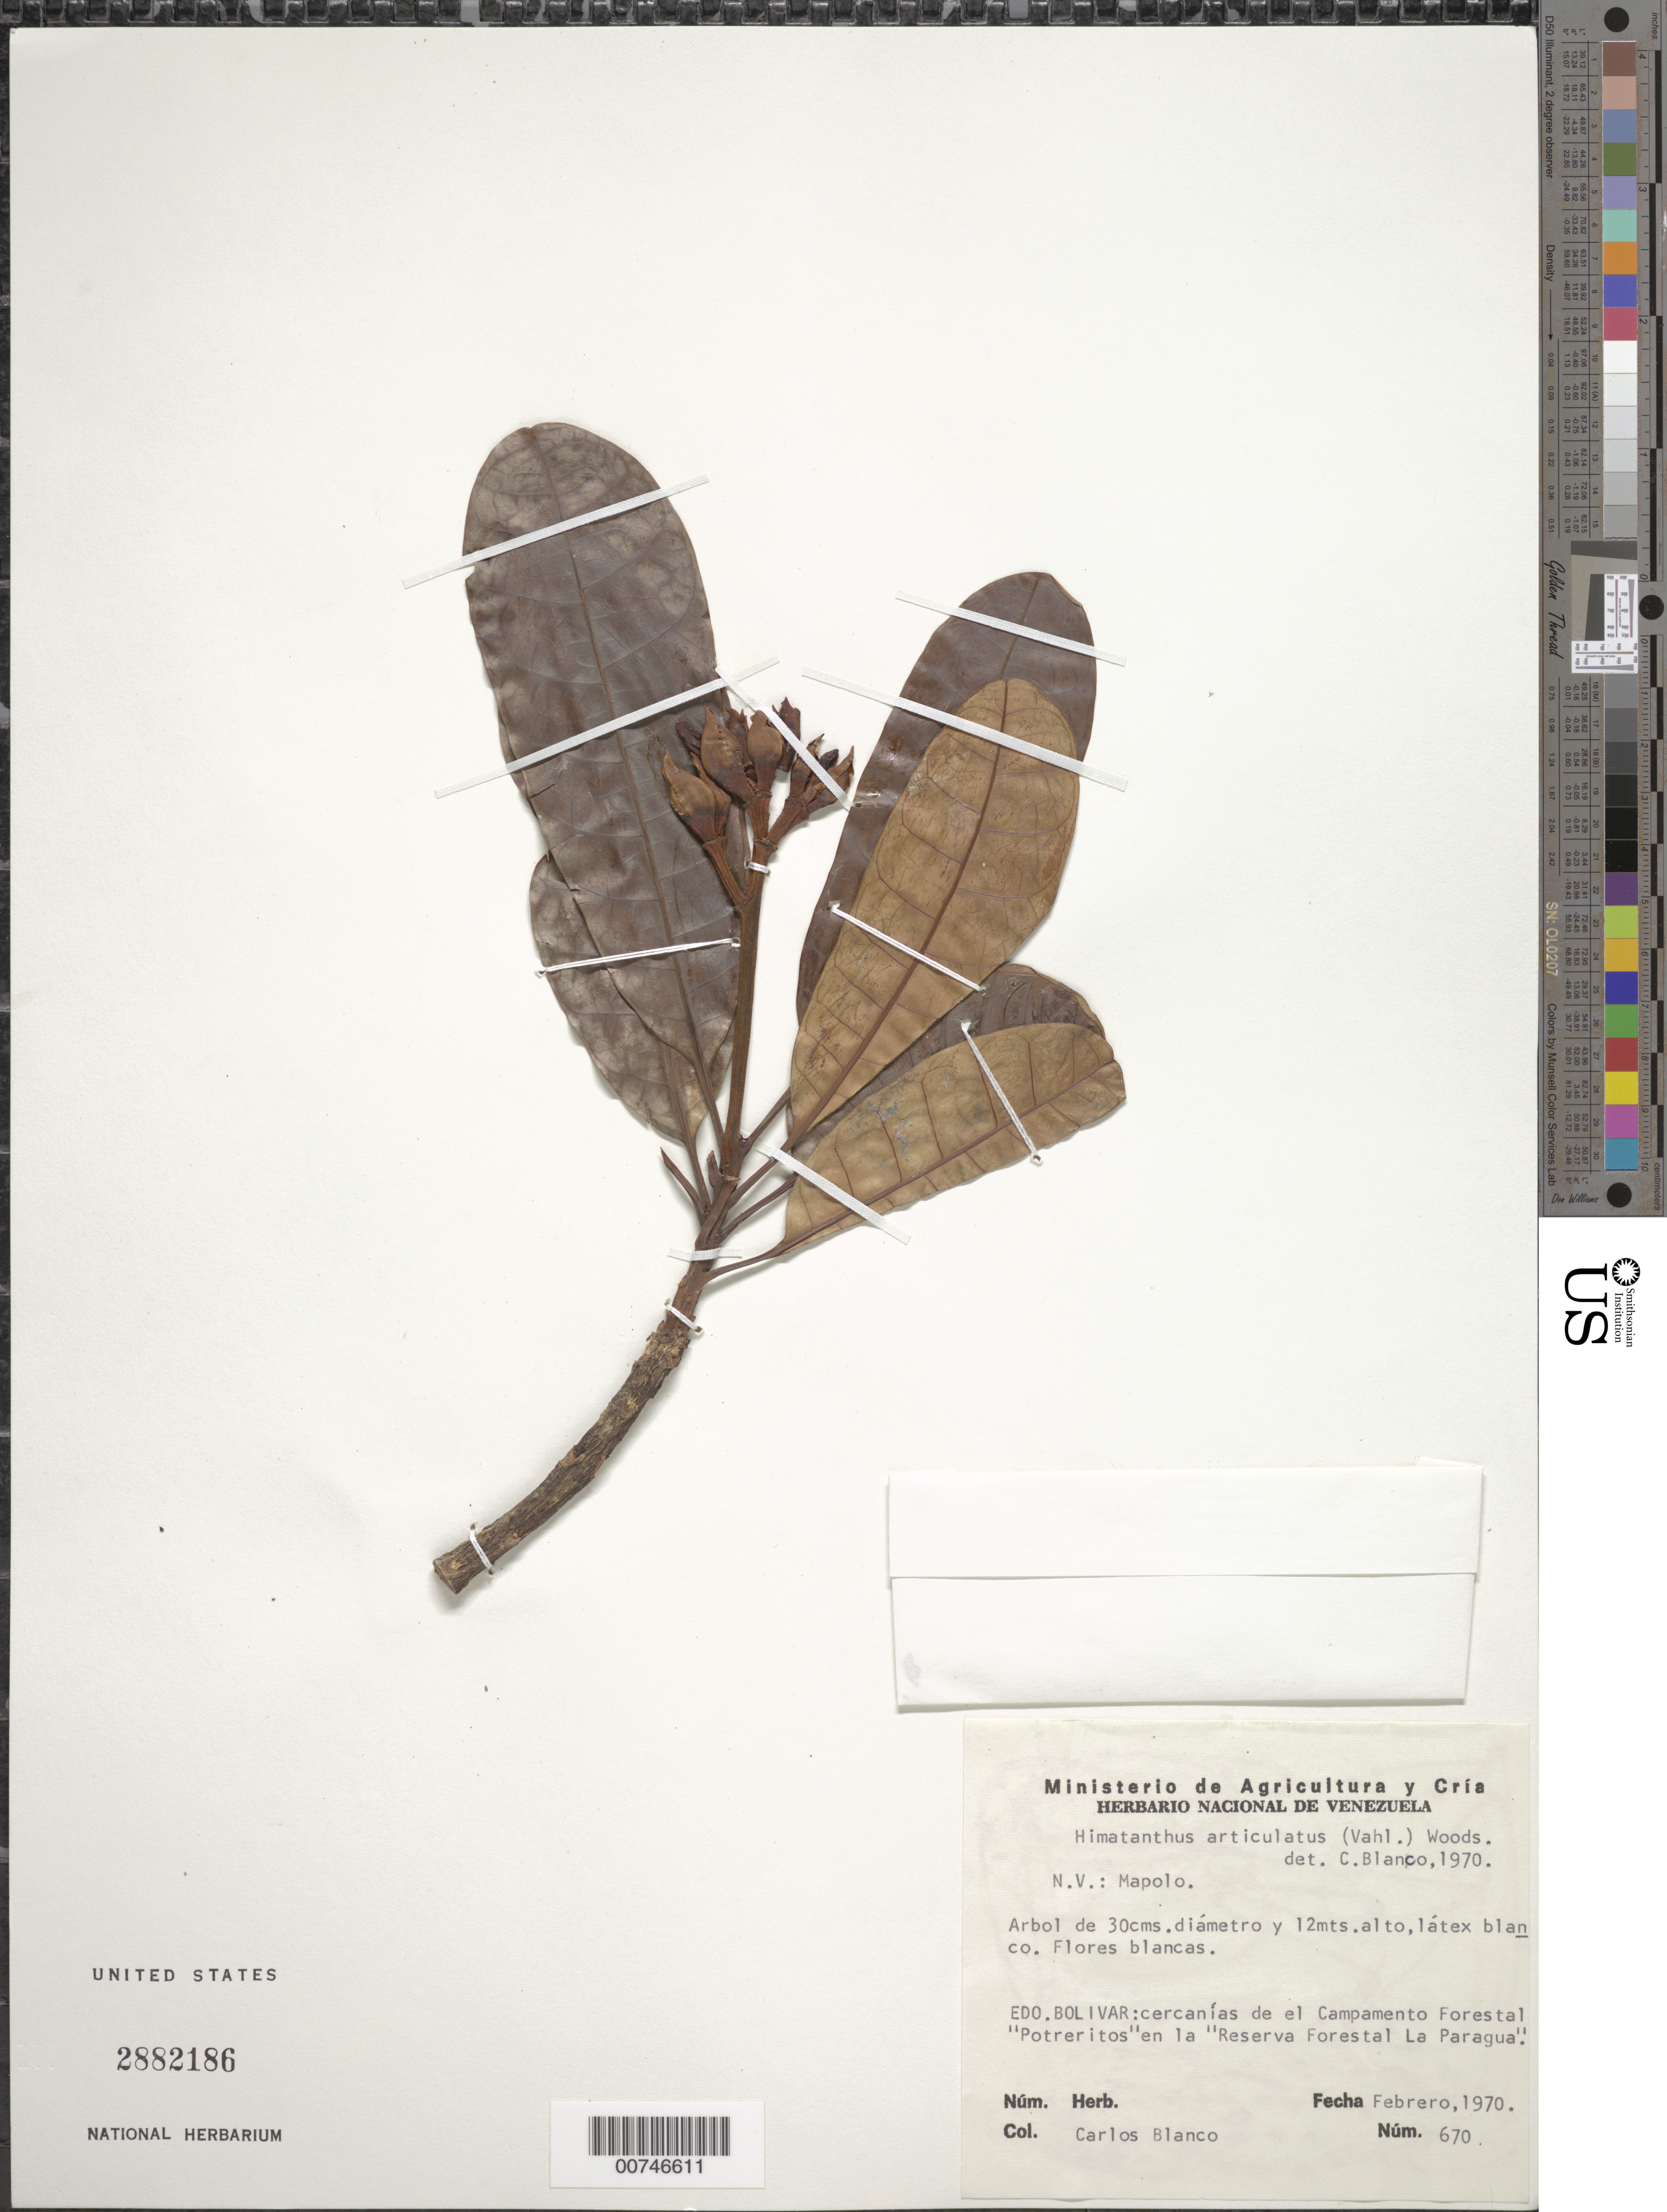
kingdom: Plantae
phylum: Tracheophyta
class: Magnoliopsida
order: Gentianales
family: Apocynaceae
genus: Himatanthus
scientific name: Himatanthus articulatus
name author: (Vahl) Woodson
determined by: Blanco, C. A.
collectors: C. A. Blanco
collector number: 670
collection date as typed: Feb-70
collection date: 1970-02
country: Venezuela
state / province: Bolívar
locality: Reserva Forestal La Paragua, cercanias de el Campamento Forestal "Potreritos"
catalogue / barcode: US 2882186